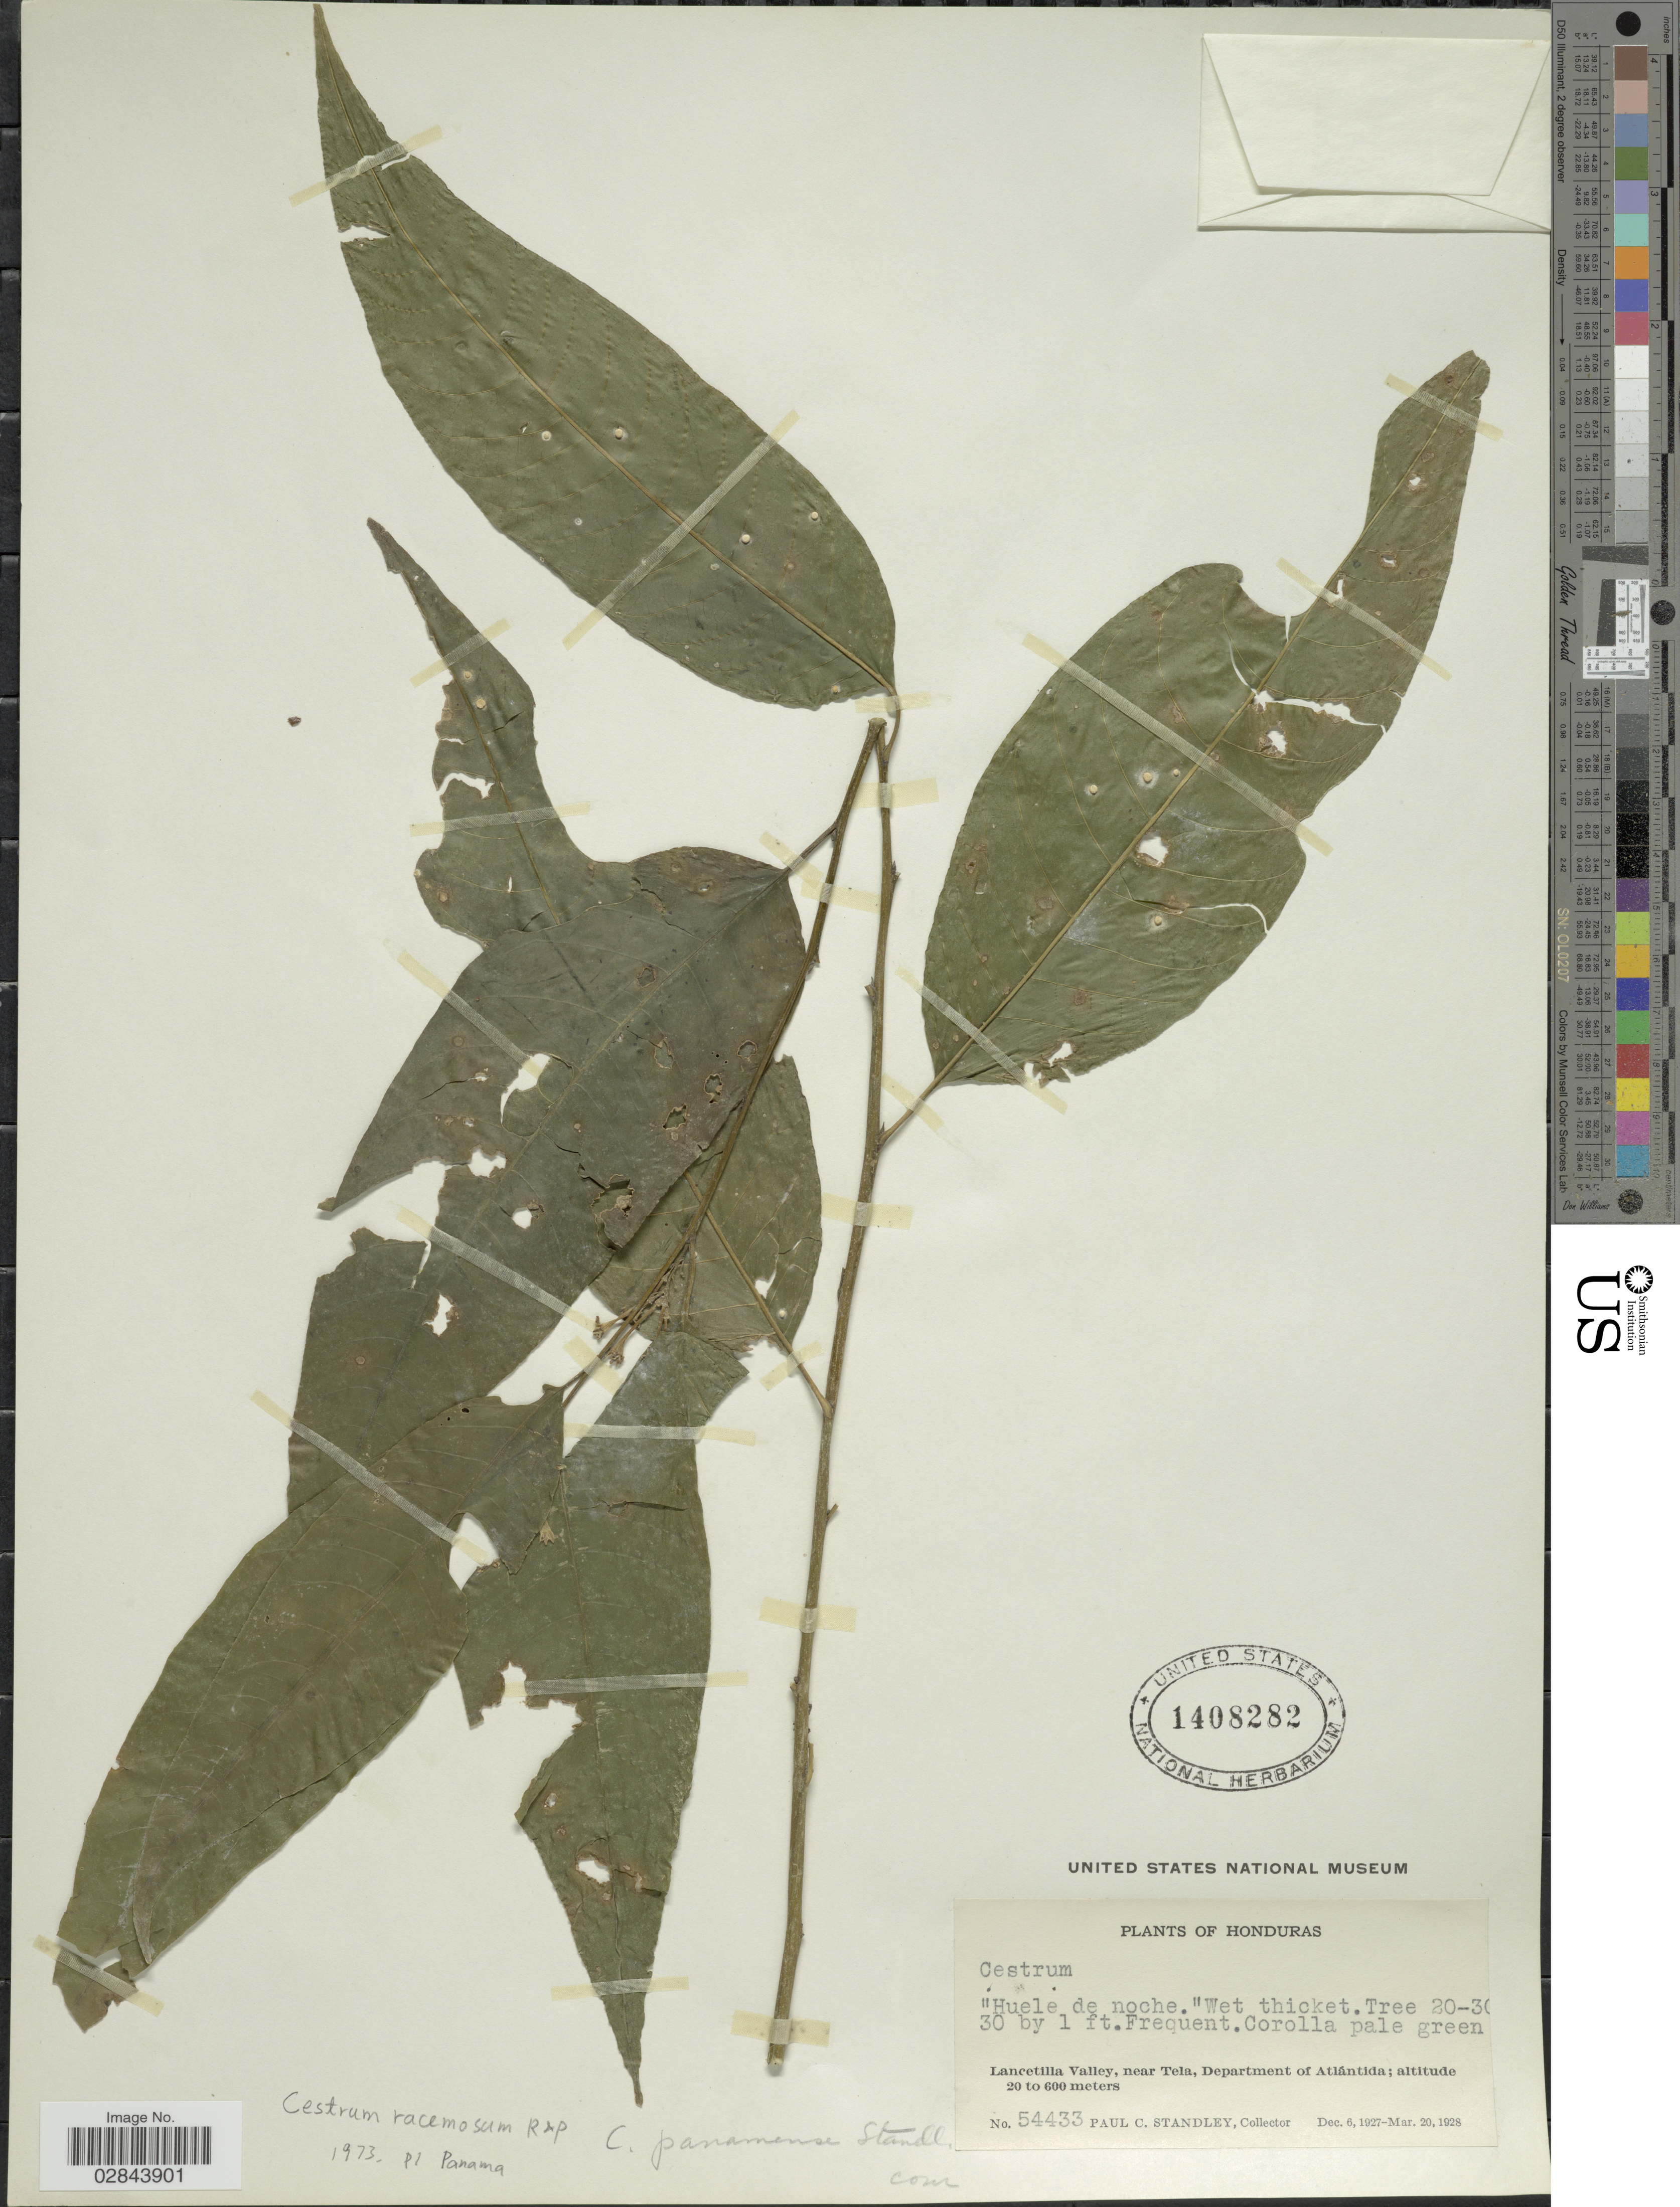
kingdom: Plantae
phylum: Tracheophyta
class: Magnoliopsida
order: Solanales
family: Solanaceae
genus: Cestrum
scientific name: Cestrum racemosum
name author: Ruiz & Pav.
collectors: P. C. Standley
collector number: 54433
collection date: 1927-12-06/1928-03-20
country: Honduras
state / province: Atlántida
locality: Lancetilla Valley, near Tela, Department of Atlántida.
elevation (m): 20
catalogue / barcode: US 1408282